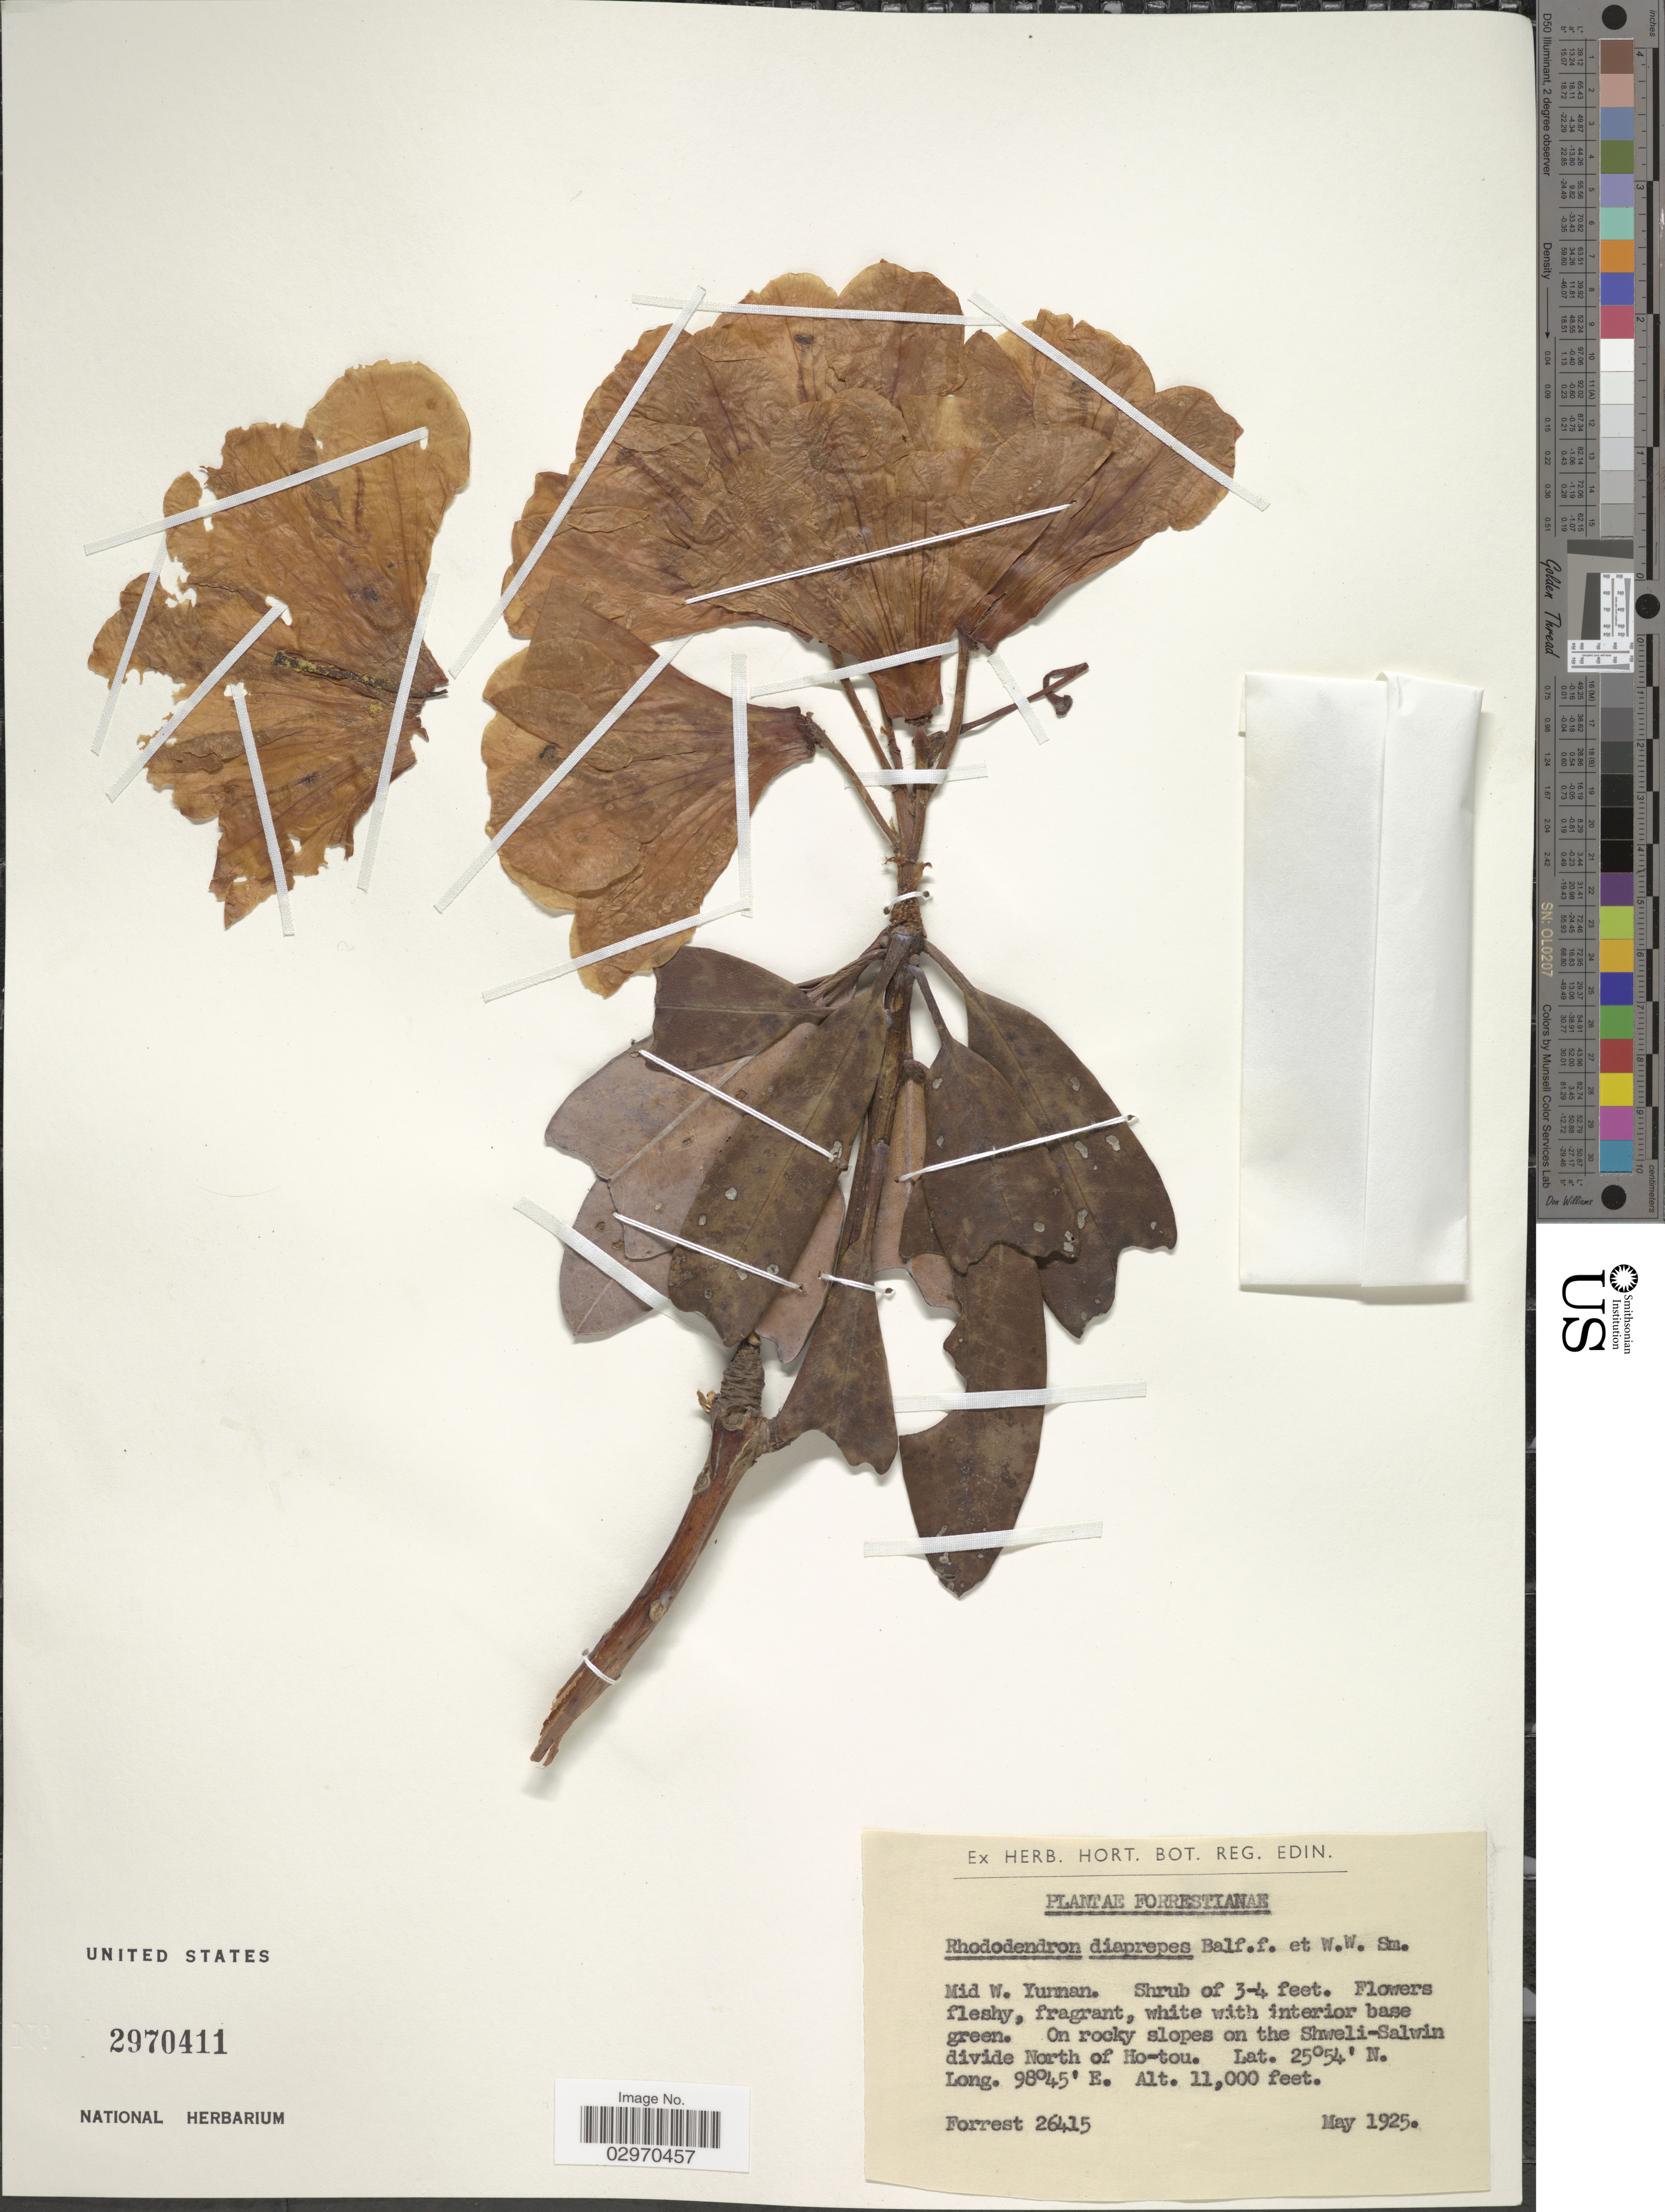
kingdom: Plantae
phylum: Tracheophyta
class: Magnoliopsida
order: Ericales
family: Ericaceae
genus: Rhododendron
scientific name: Rhododendron diaprepes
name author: Balf. f. & W.W. Sm.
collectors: -. Forrest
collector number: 26415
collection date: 1925-05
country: China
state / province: Yunnan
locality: Mid W. Yunnan. On rocky slopes on the Shweli-Salwin divide North of Ho-tou.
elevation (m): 3353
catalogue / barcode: US 2970411